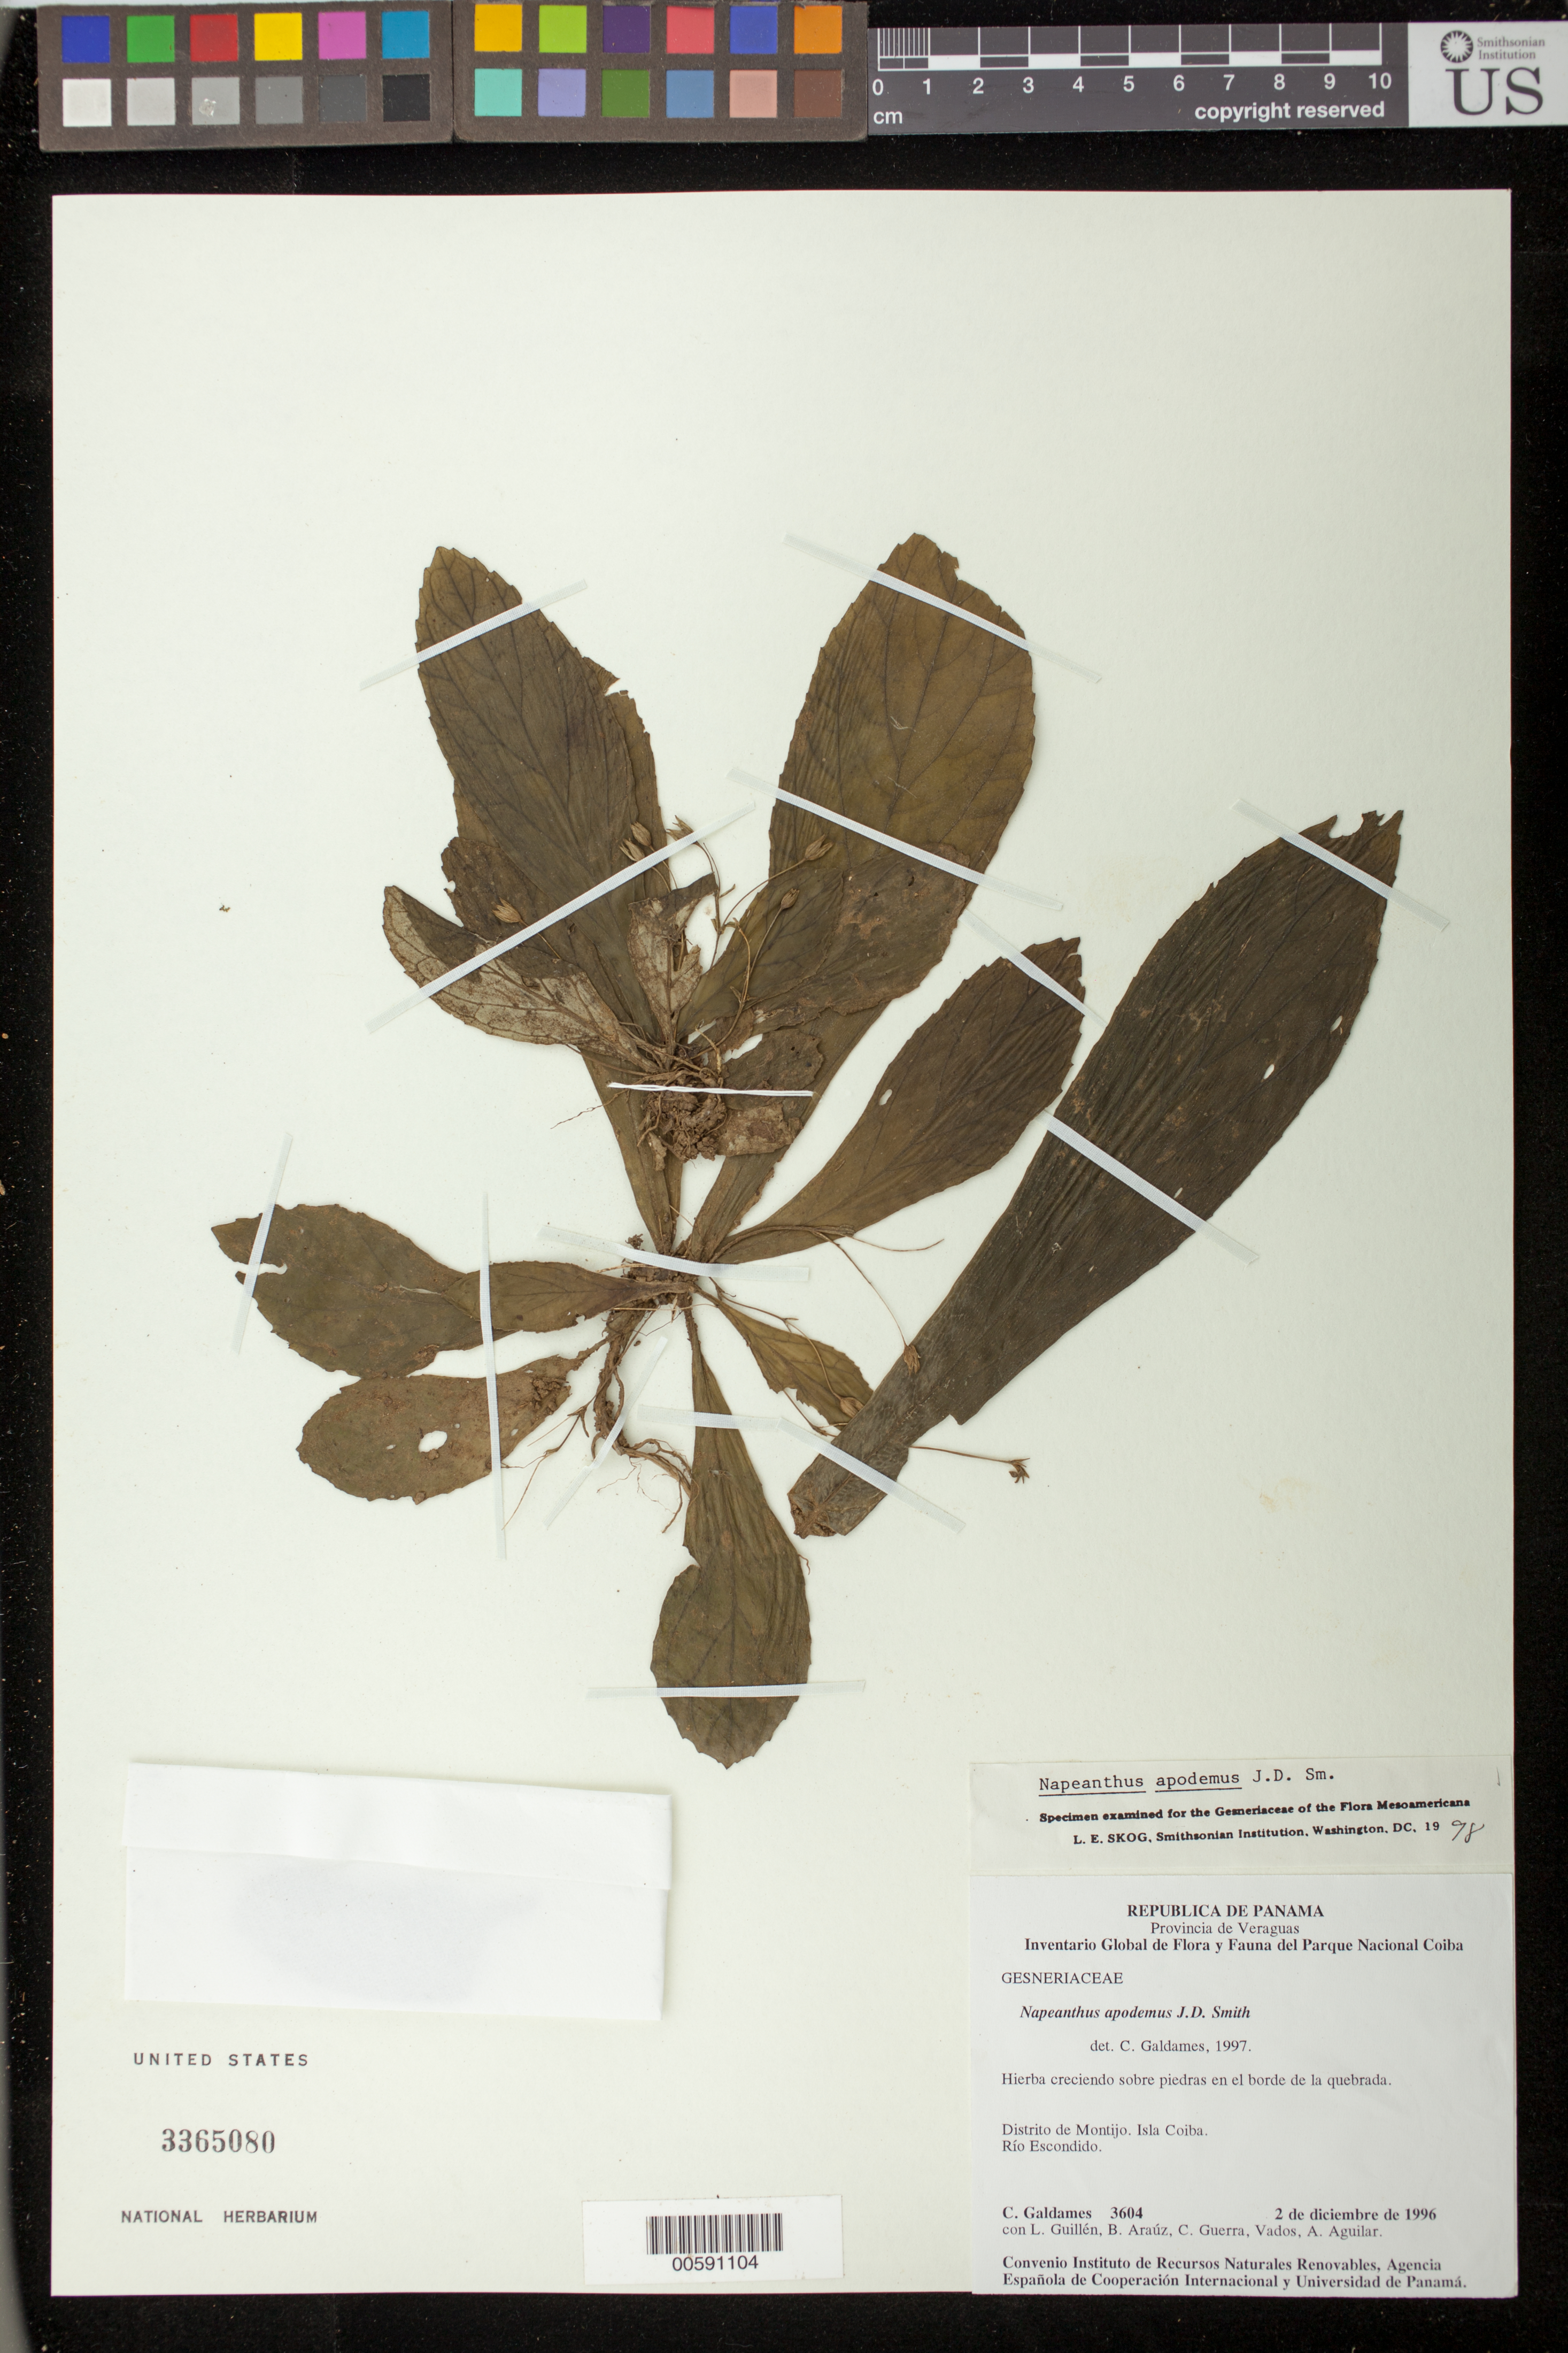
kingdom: Plantae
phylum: Tracheophyta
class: Magnoliopsida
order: Lamiales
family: Gesneriaceae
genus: Napeanthus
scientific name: Napeanthus apodemus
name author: Donn. Sm.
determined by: Skog, Laurence E.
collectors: C. Galdames, L. Guillén, B. Araúz, C. Guerra, -. Vados & A. Aguilar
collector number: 3604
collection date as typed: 02 Dec 1996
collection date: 1996-12-02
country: Panama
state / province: Veraguas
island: Coiba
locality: Distrito de Montijo, Isla Coiba; Río Escondido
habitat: Creciendo sobre piedras en el borde de la quebrada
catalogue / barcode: US 3365080